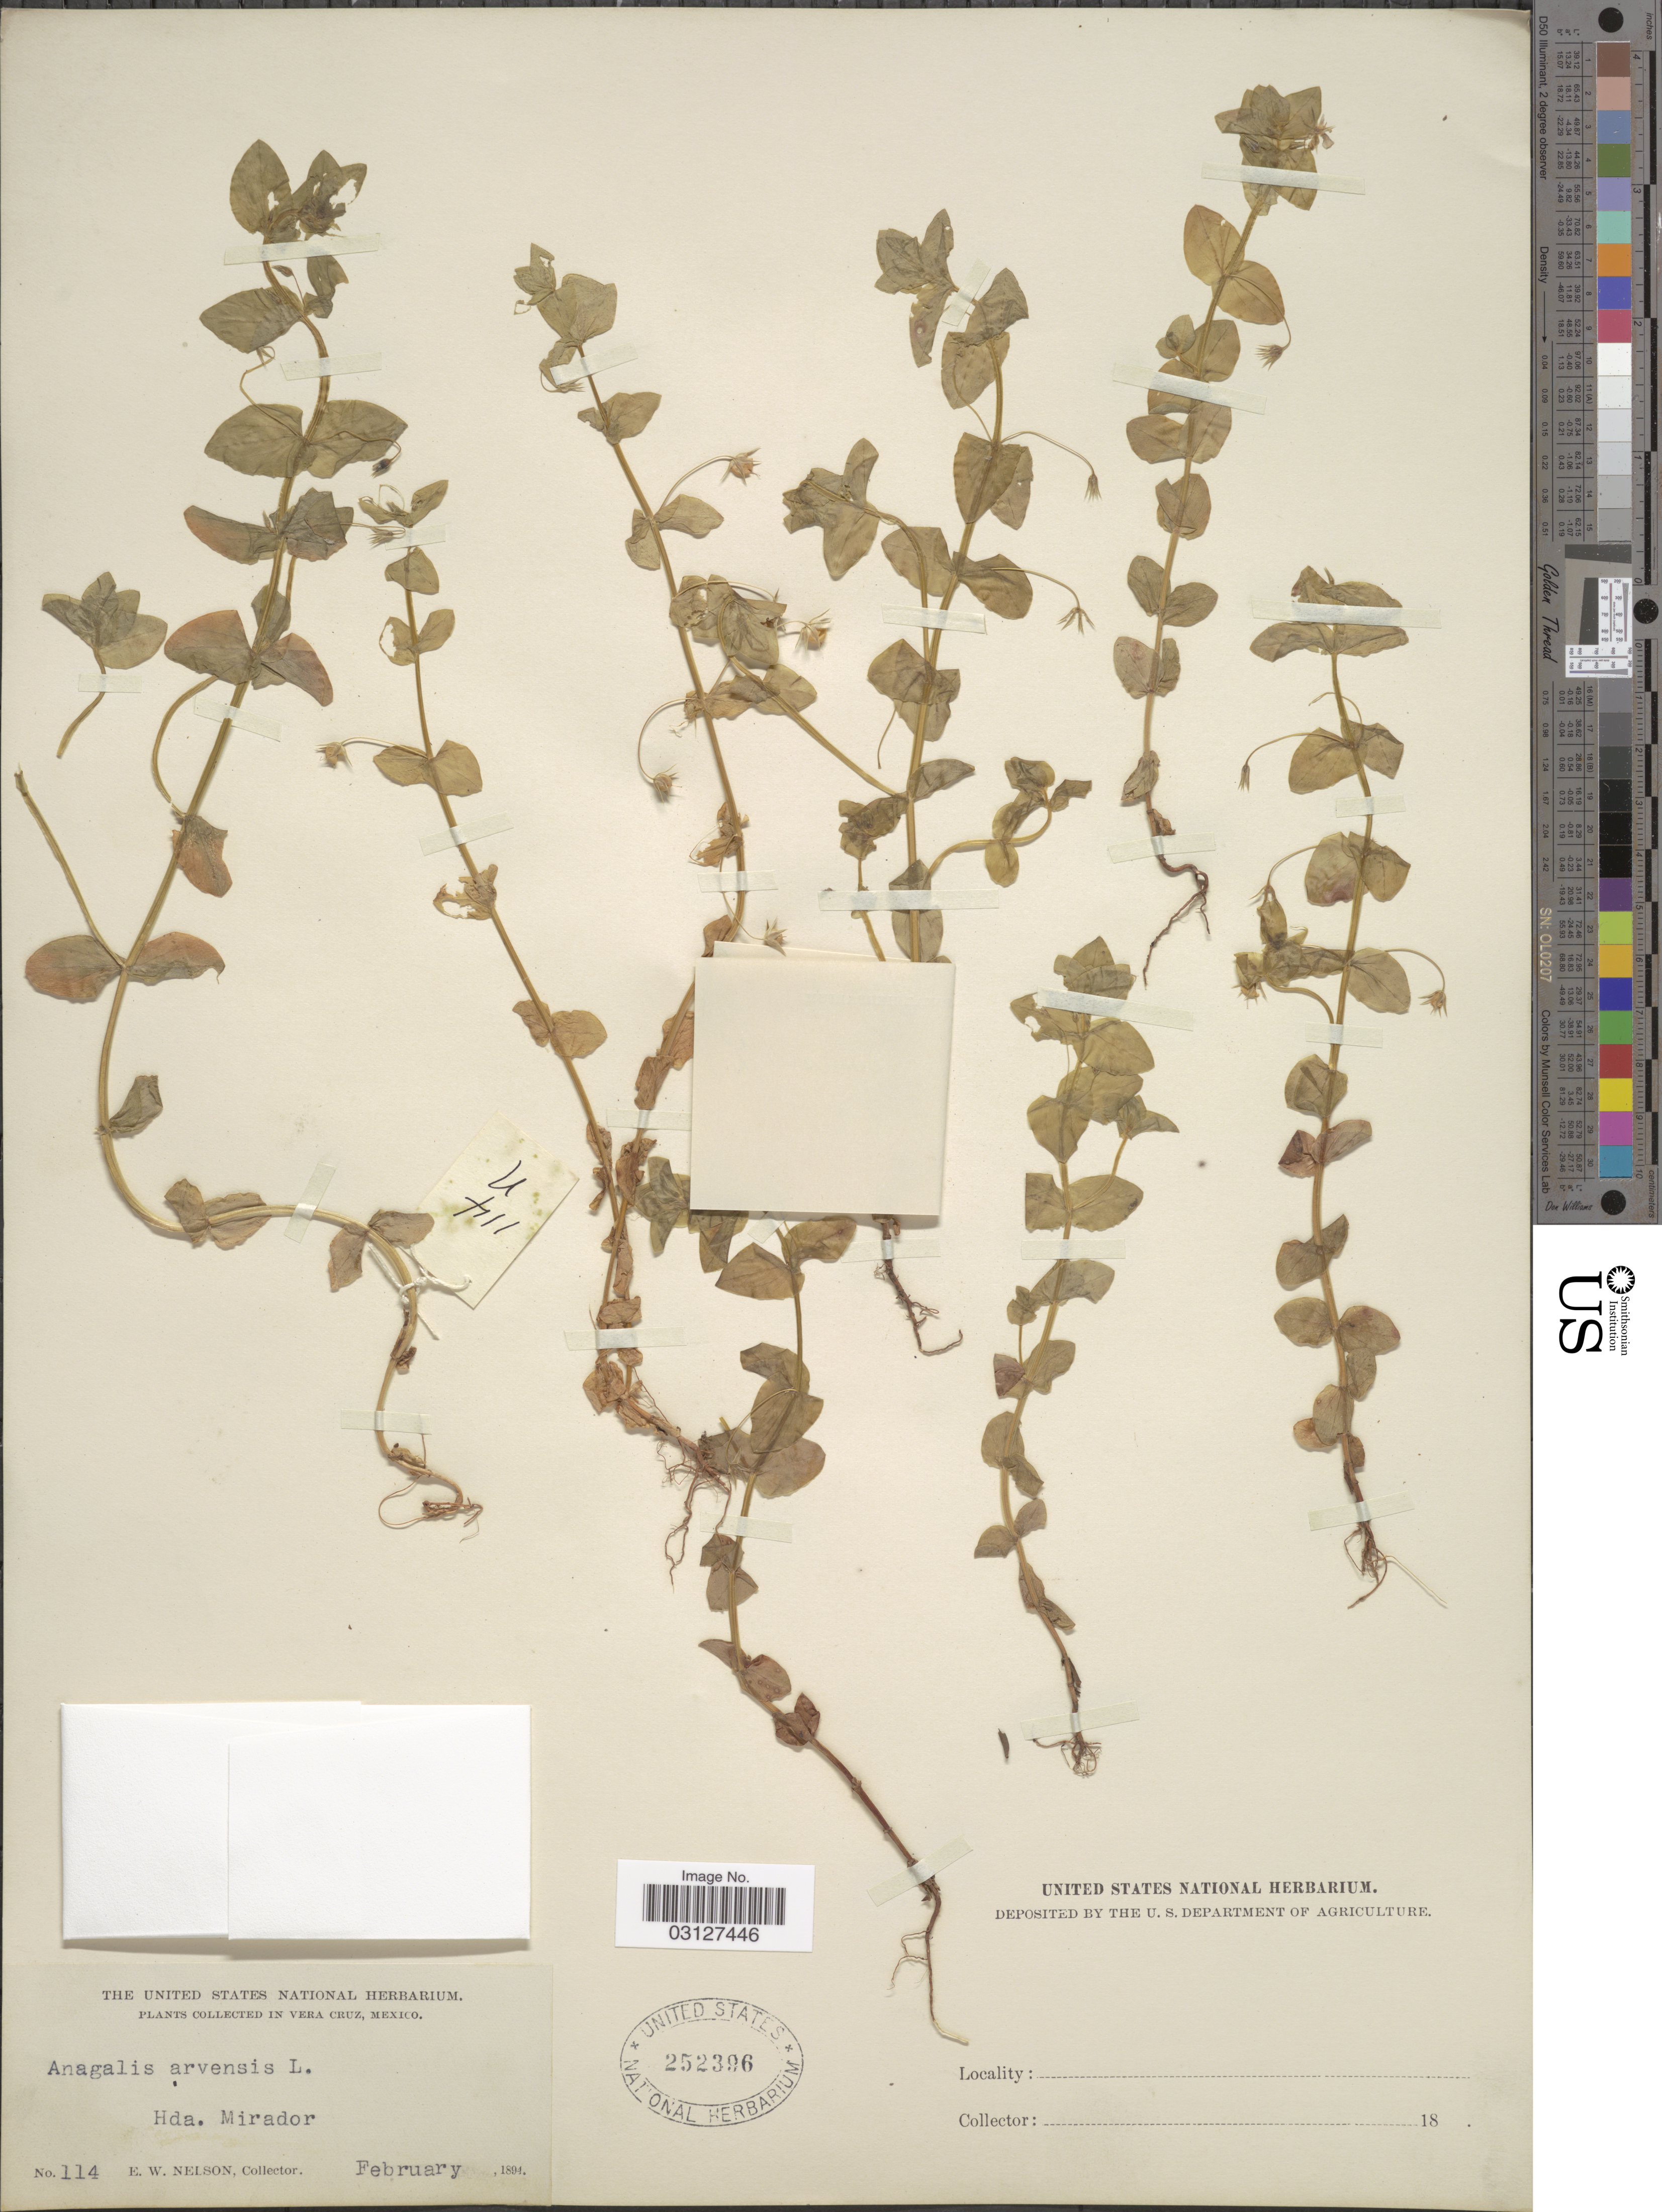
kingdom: Plantae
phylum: Tracheophyta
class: Magnoliopsida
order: Ericales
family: Primulaceae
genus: Anagallis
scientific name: Anagallis arvensis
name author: L.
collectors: E. W. Nelson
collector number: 114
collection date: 1894-02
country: Mexico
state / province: Veracruz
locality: In Vera Cruz. Hda. Mirador.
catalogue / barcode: US 252396